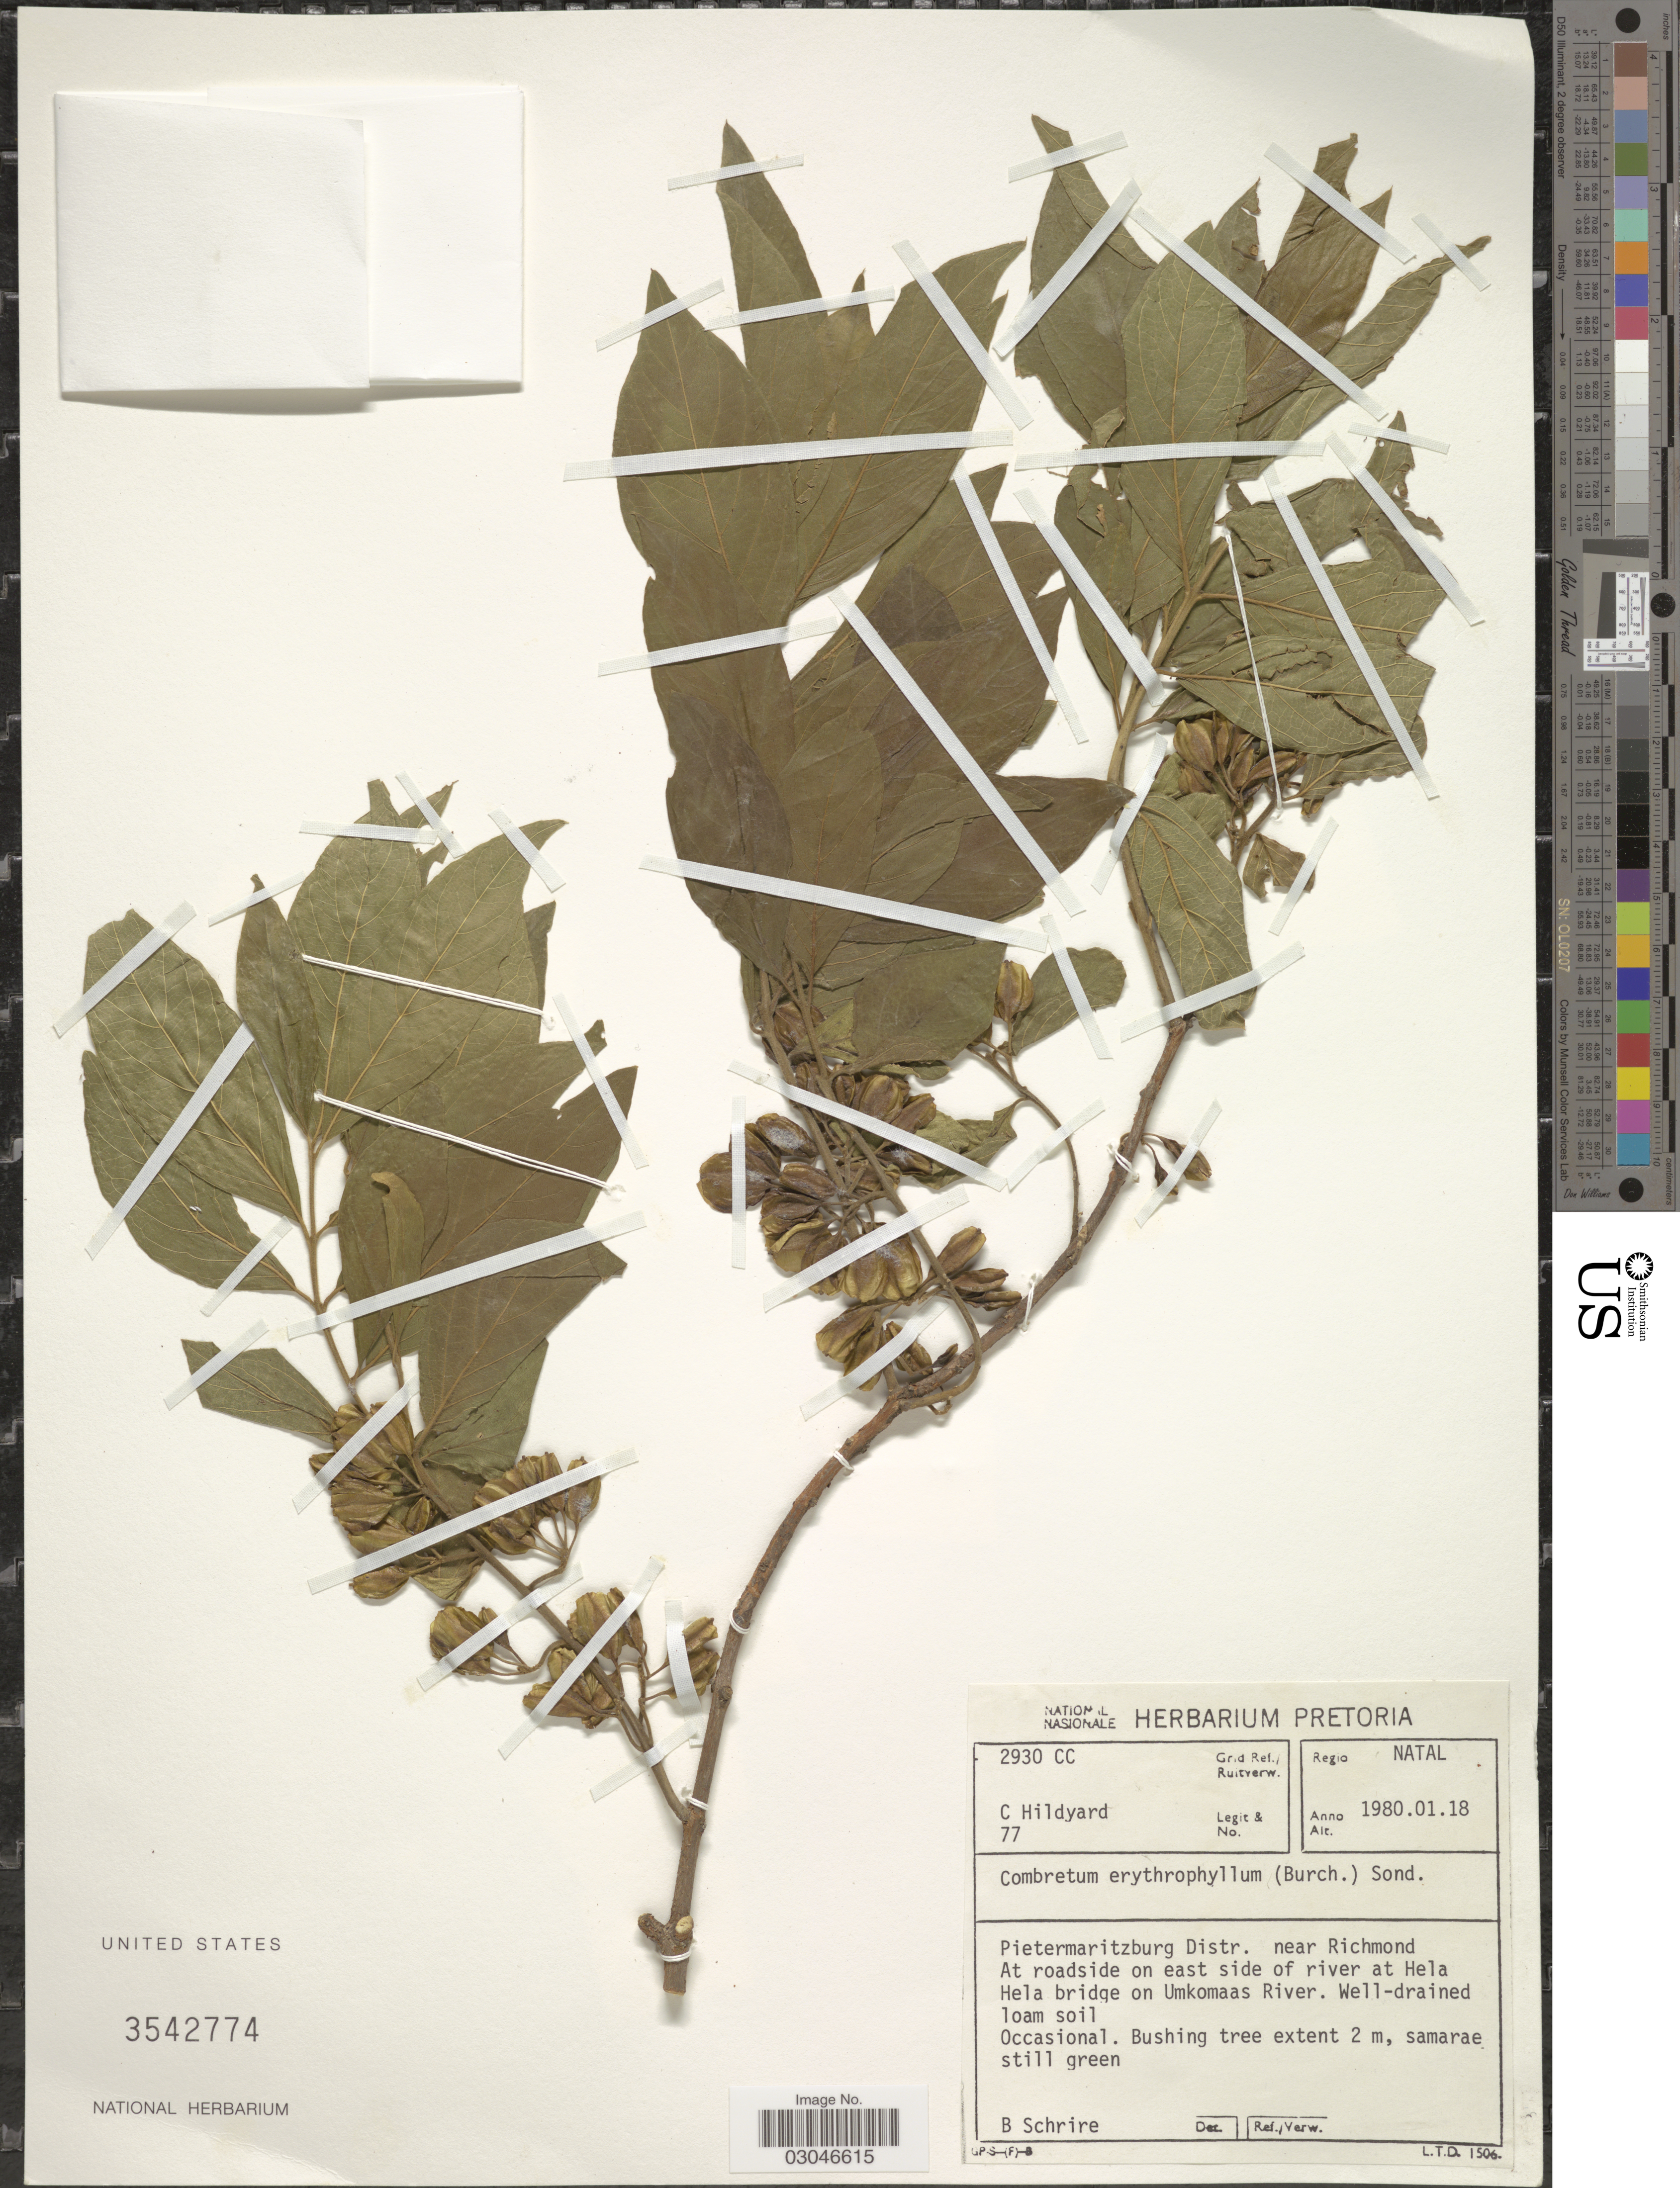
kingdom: Plantae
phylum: Tracheophyta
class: Magnoliopsida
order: Myrtales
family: Combretaceae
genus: Combretum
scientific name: Combretum erythrophyllum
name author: (Burch.) Sond.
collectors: C. Hildyard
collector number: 77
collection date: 1980-01-18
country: South Africa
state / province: KwaZulu-Natal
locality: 2930 CC Grid REf./ Ruitverw. Regio Natal. Pietermaritzburg Distr. Near Richmond. At roadside on east side of river at Hela Hela bridge on Umkomas River.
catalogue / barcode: US 3542774